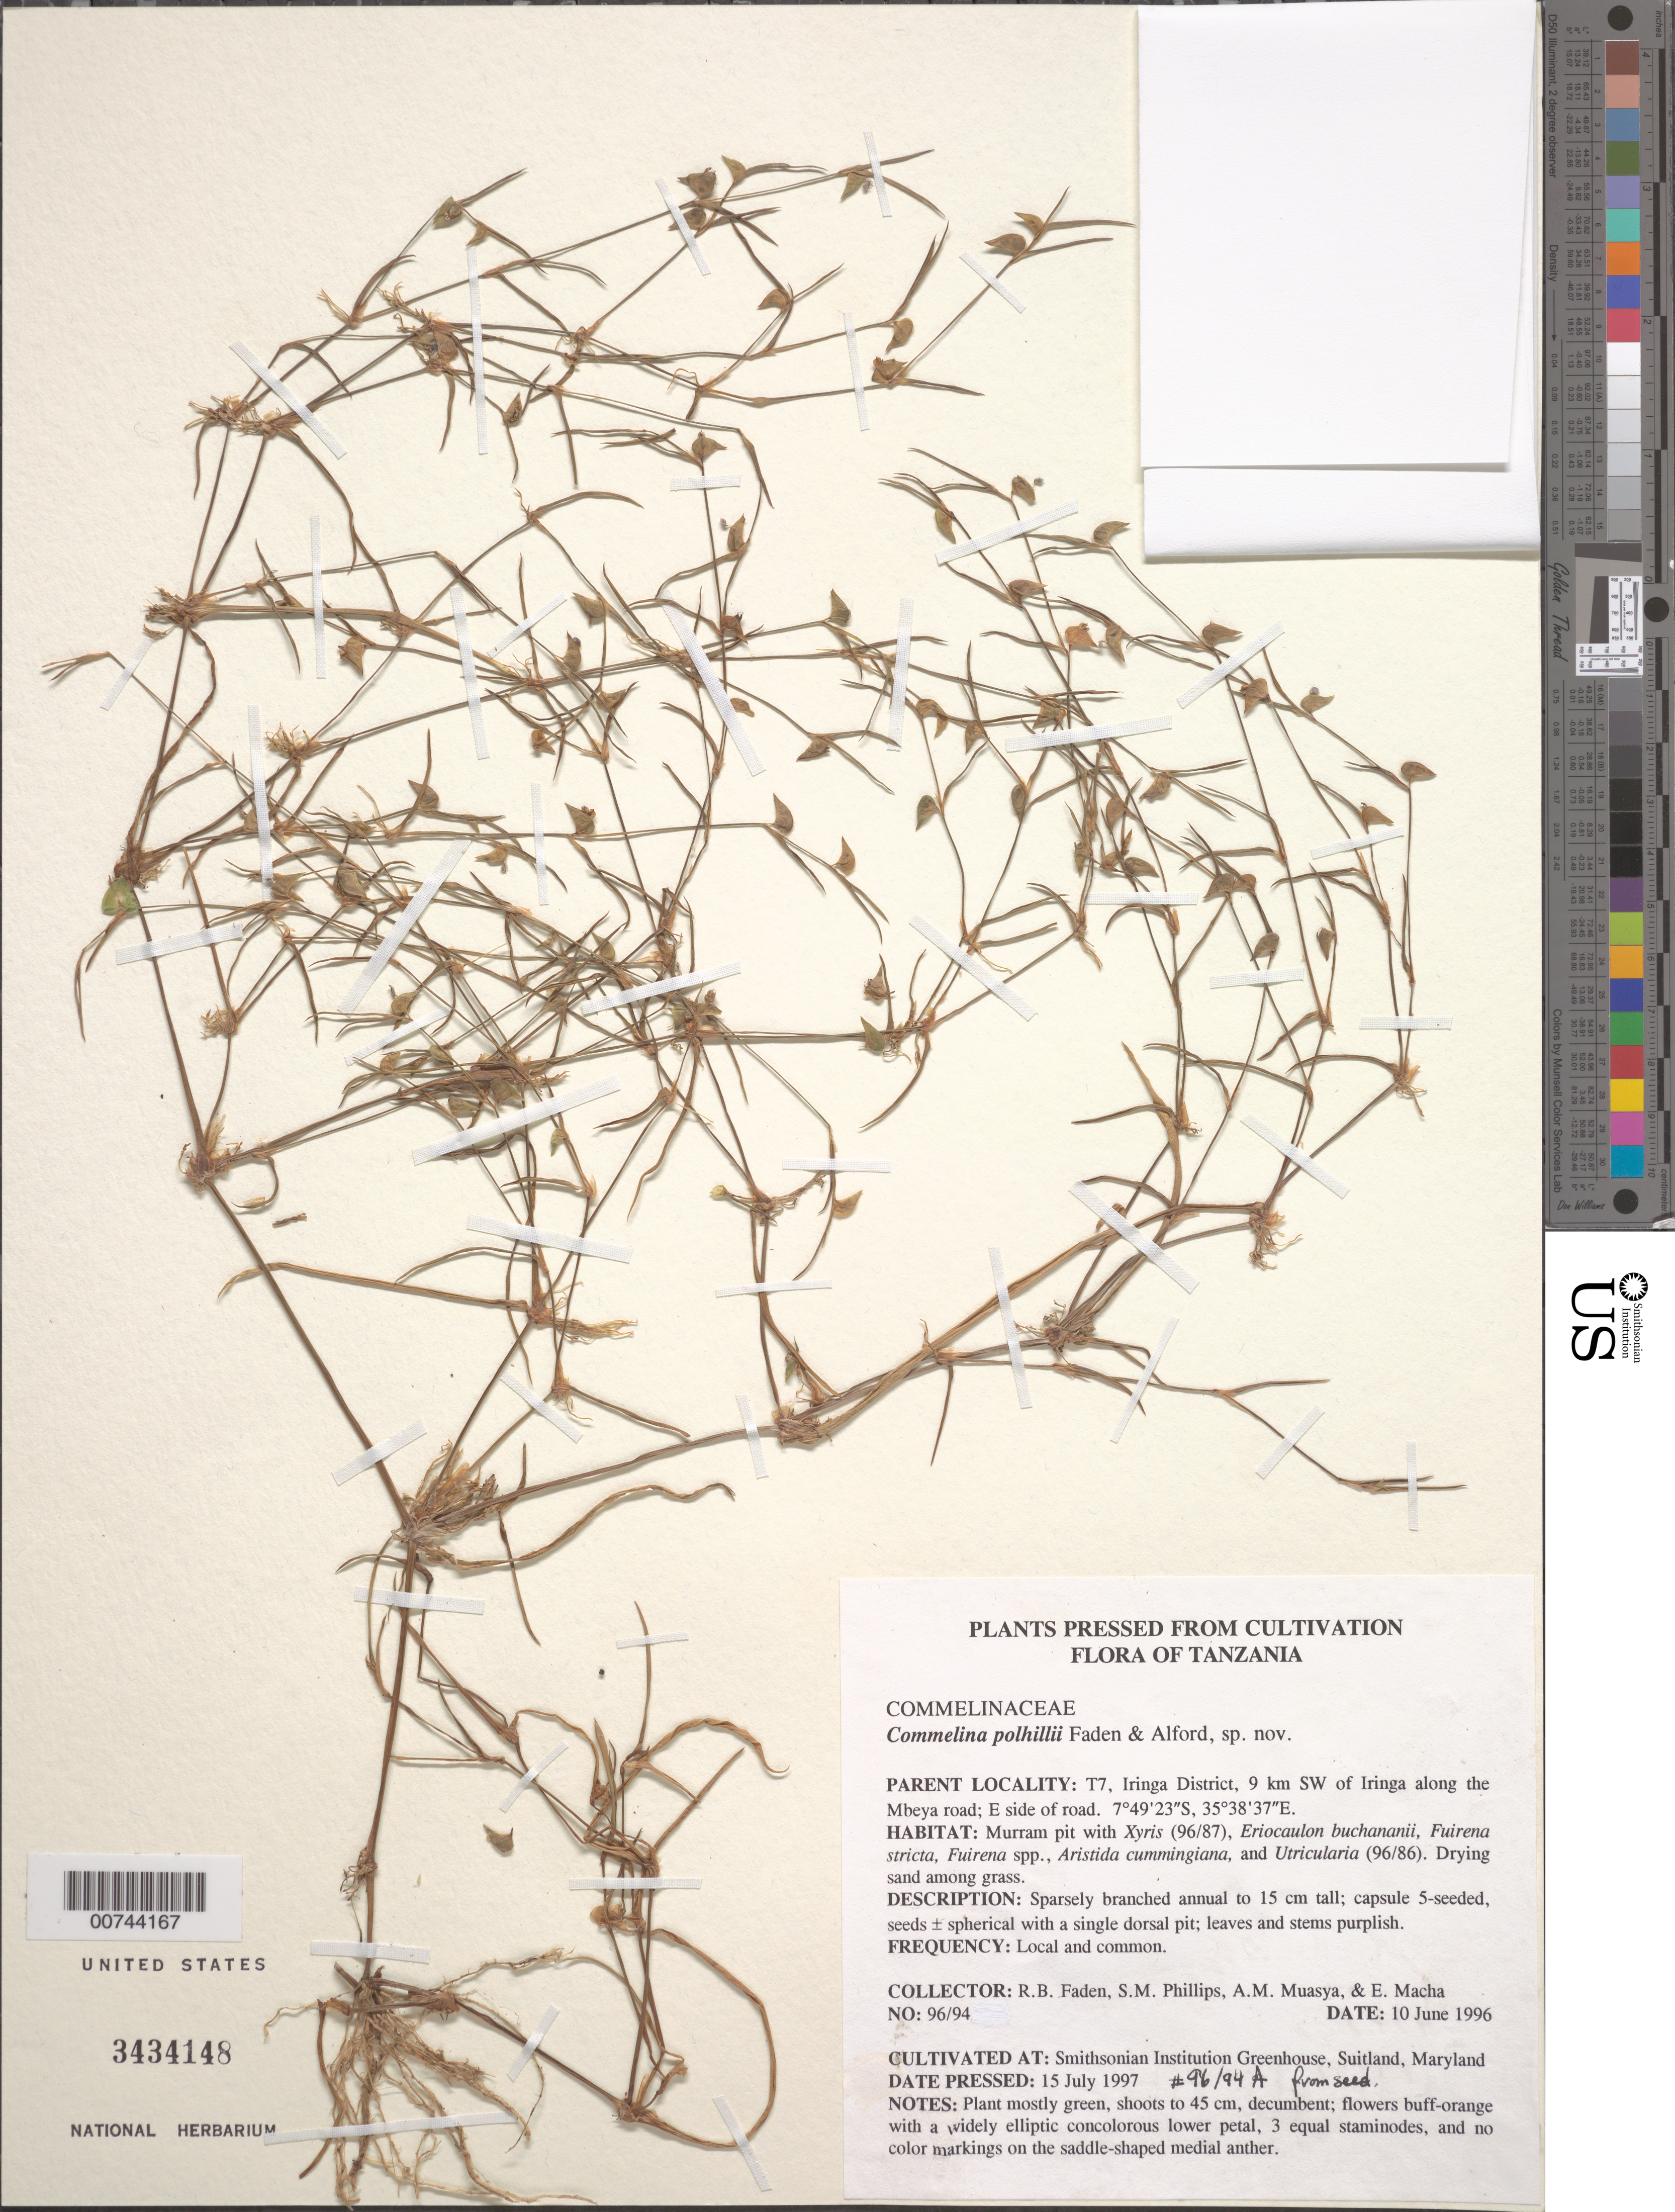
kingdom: Plantae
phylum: Tracheophyta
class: Liliopsida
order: Commelinales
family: Commelinaceae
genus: Commelina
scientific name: Commelina polhillii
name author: Faden & M.H. Alford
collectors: R. B. Faden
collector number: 96/94A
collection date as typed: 29 Jul 1997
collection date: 1997-07-15/1997-07-29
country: United States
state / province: Maryland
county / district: Prince George's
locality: Suitland, Smithsonian Botany Dept. Greenhouse.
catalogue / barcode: US 3434148